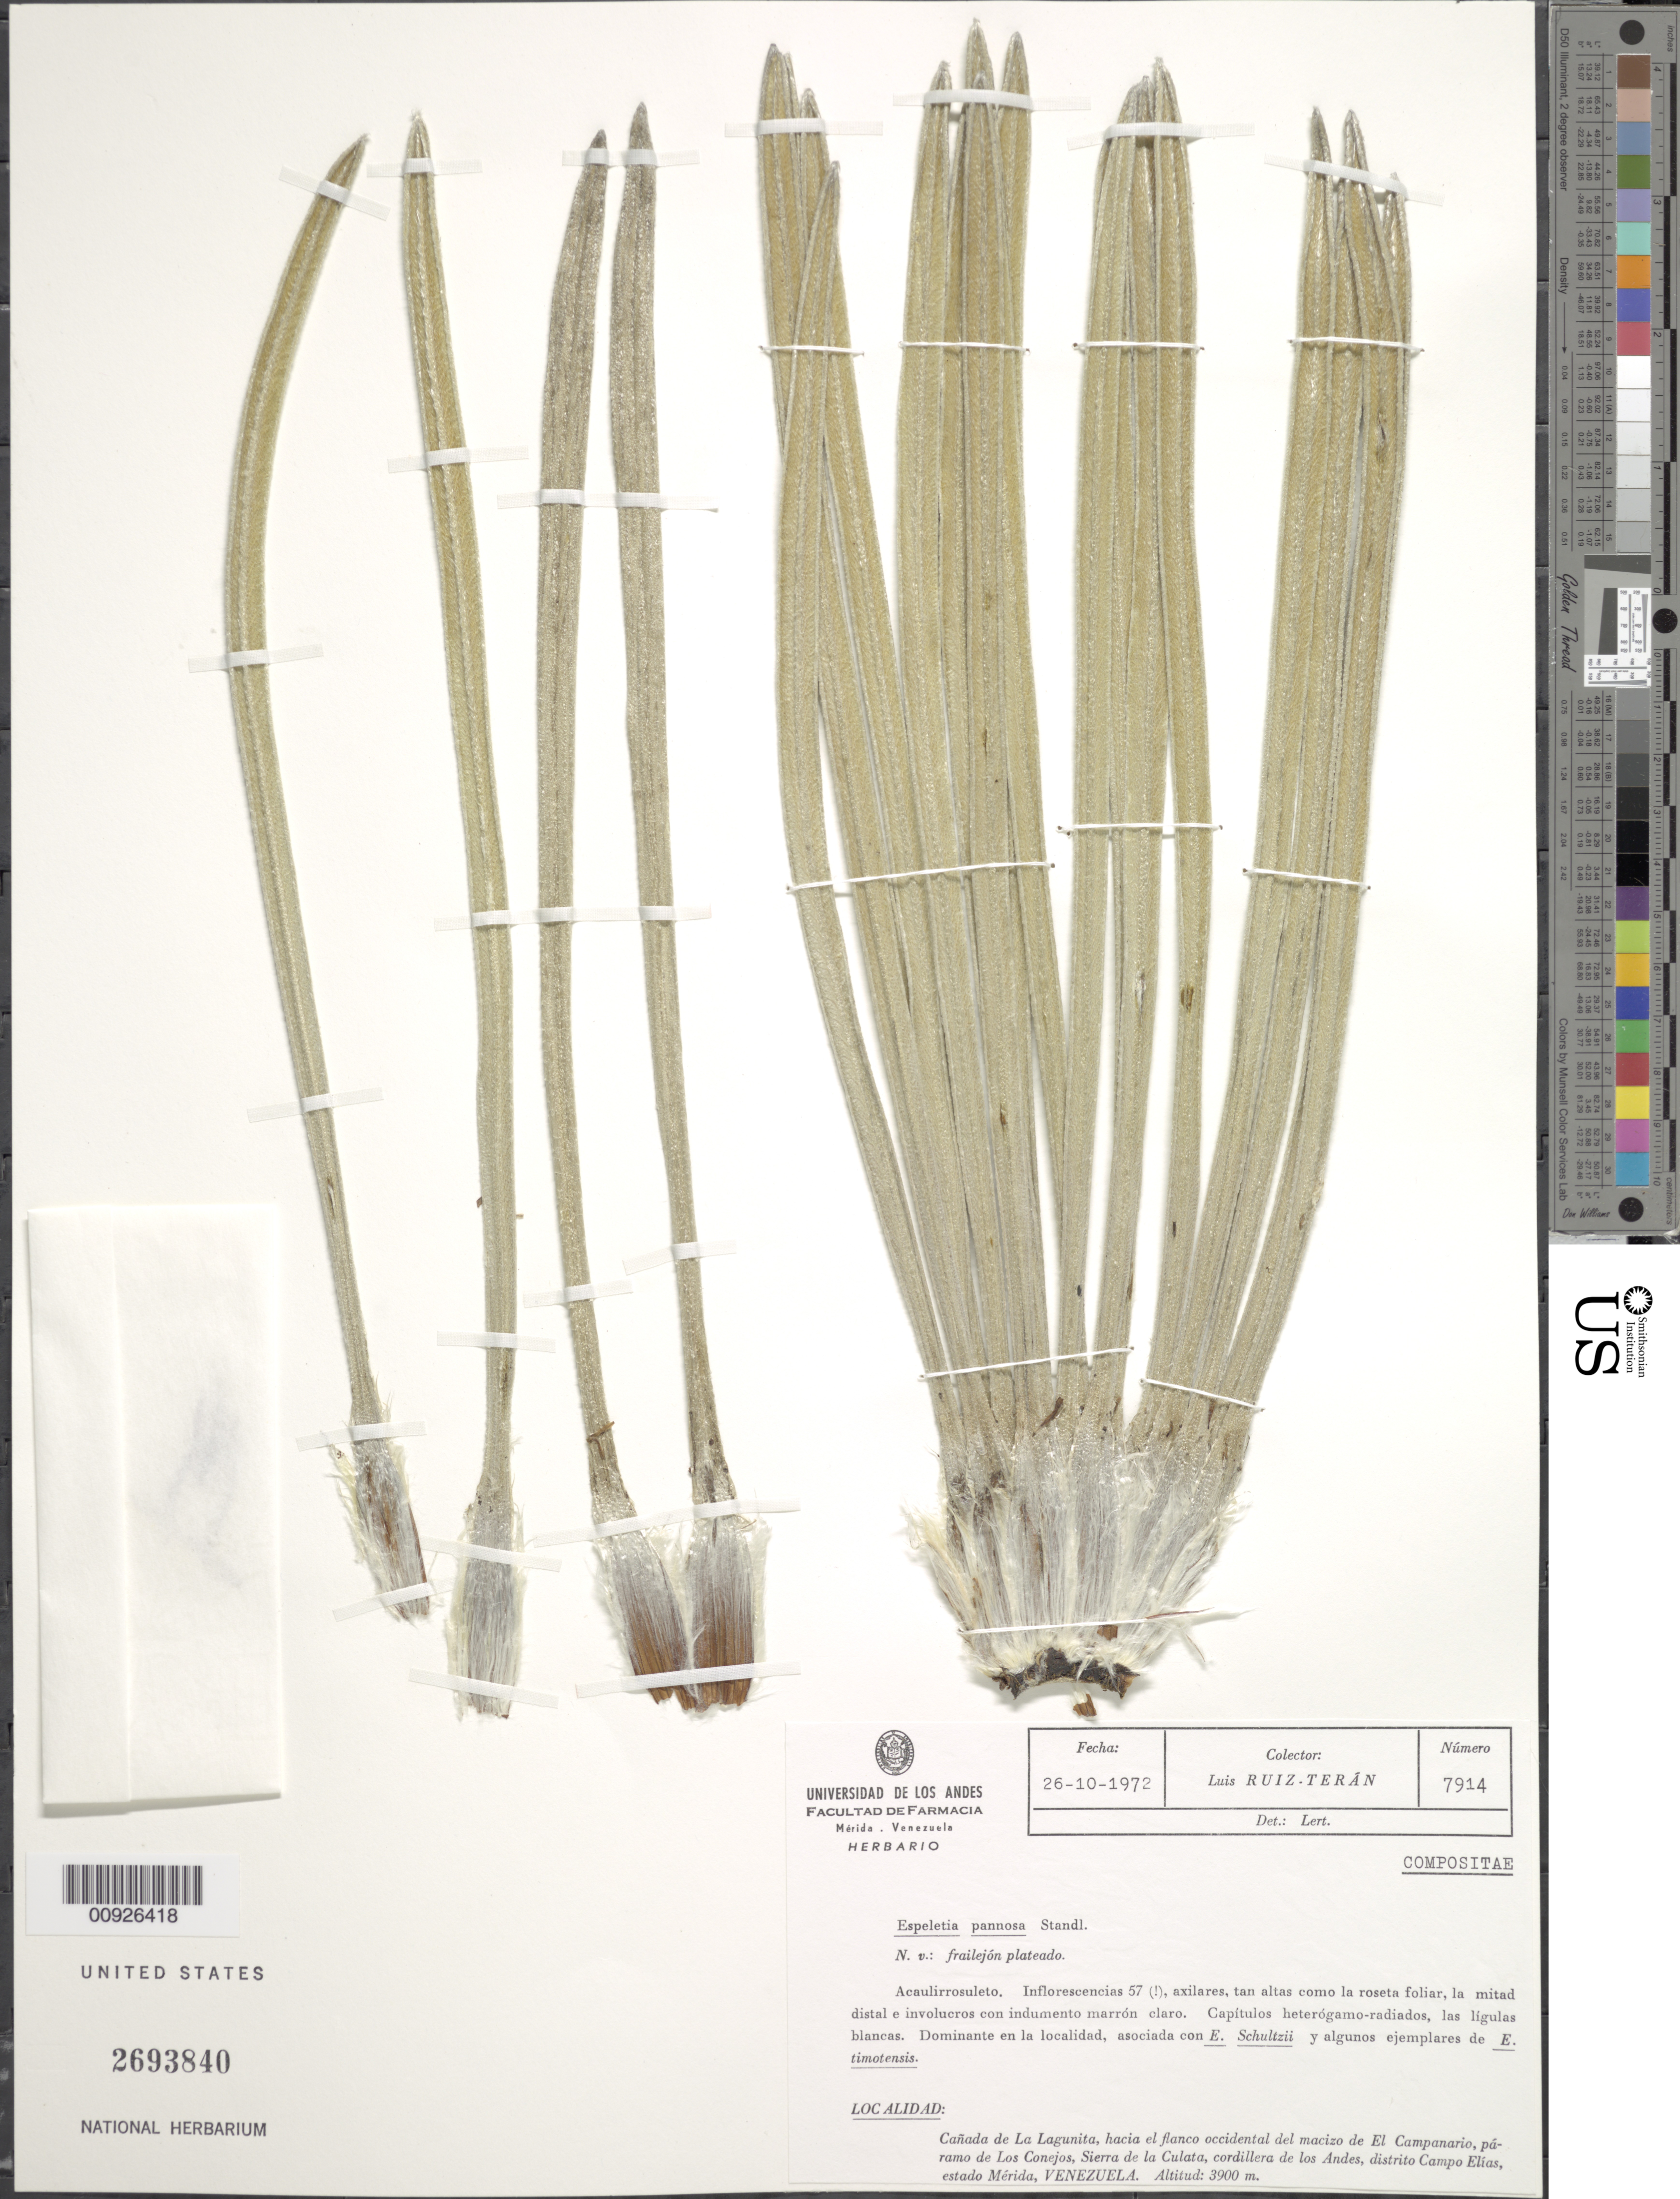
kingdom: Plantae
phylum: Tracheophyta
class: Magnoliopsida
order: Asterales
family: Asteraceae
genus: Espeletiopsis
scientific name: Espeletiopsis pannosa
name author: (Standl.) Cuatrec.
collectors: L. E. Ruíz-Terán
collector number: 7914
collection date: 1972-10-26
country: Venezuela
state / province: Mérida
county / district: Campo Elías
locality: P. de los Conejos. Cañada de La Lagunita, hacia el flanco occidental del macizo de El Campanario, Sierra de la Culata, Cordillera de los Andes.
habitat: Dominante en la localidad, asociada con E. schultzii, y algunos ejemplares de E. timotensis.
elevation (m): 3900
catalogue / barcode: US 2693840